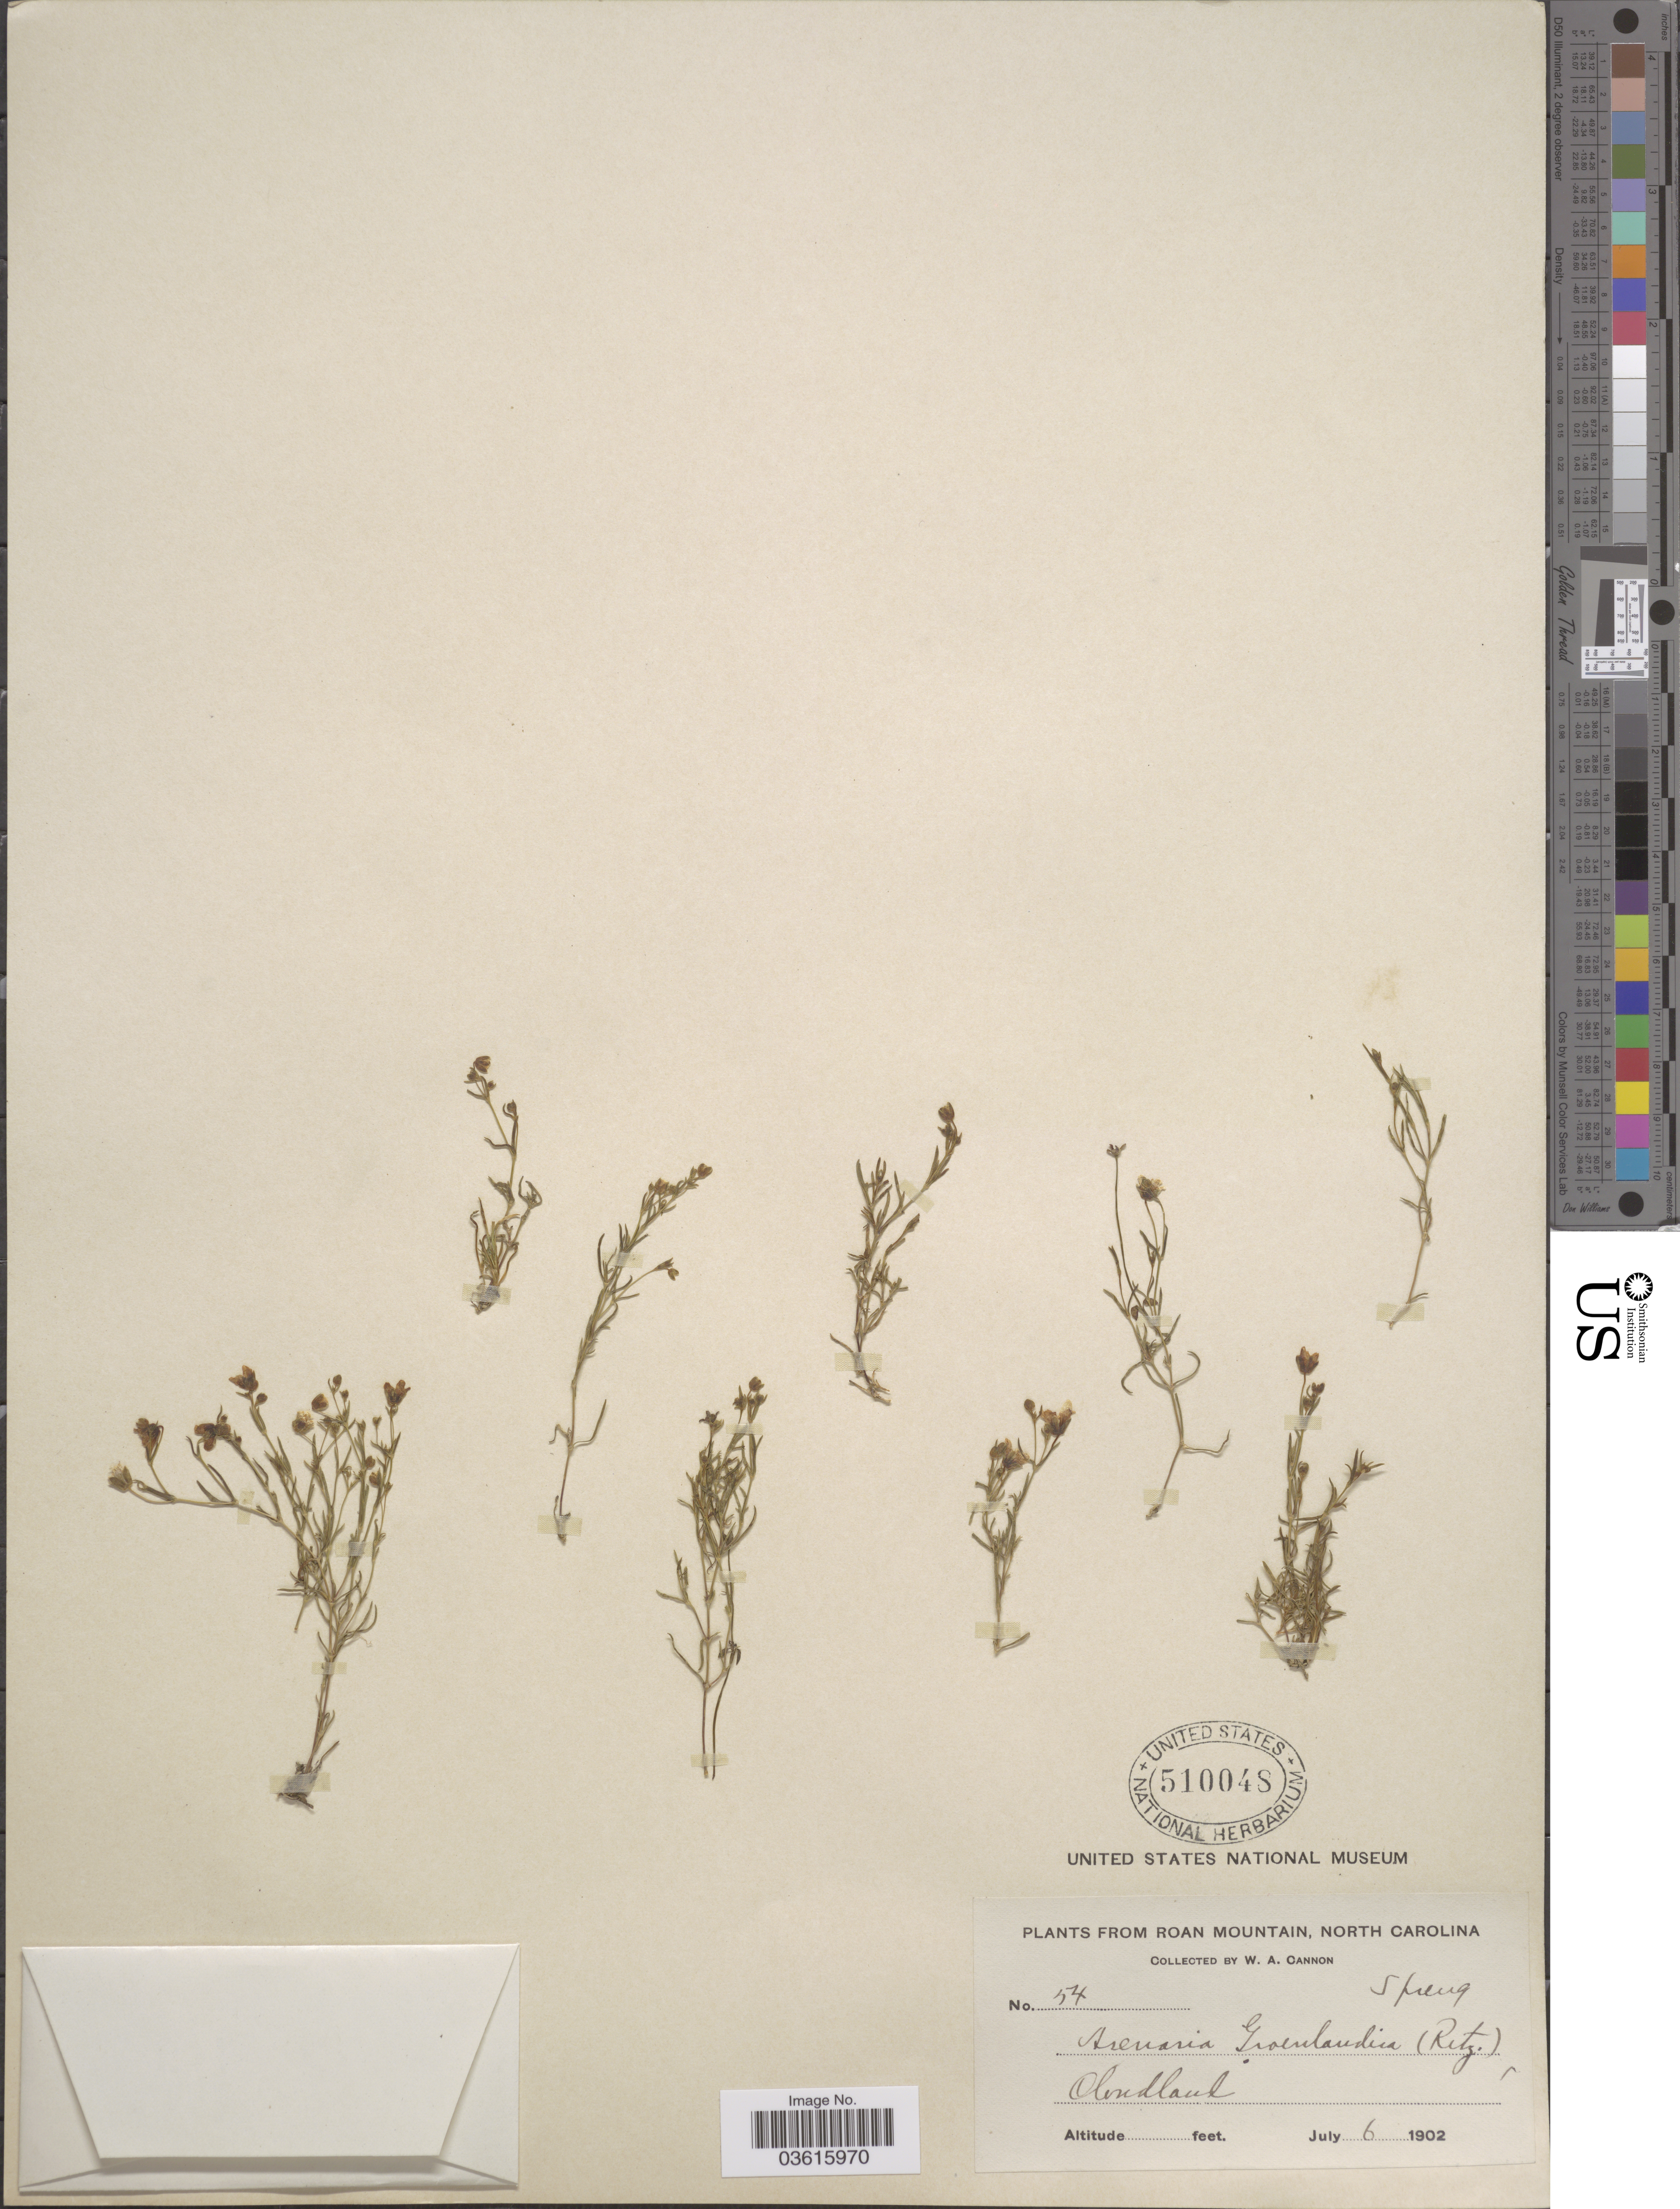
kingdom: Plantae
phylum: Tracheophyta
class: Magnoliopsida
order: Caryophyllales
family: Caryophyllaceae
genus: Minuartia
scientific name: Minuartia groenlandica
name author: (Retz.) Ostenf.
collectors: W. Cannon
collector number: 54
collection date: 1902-07-06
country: United States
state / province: North Carolina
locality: Roan Mountain. Cloudland.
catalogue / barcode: US 510048